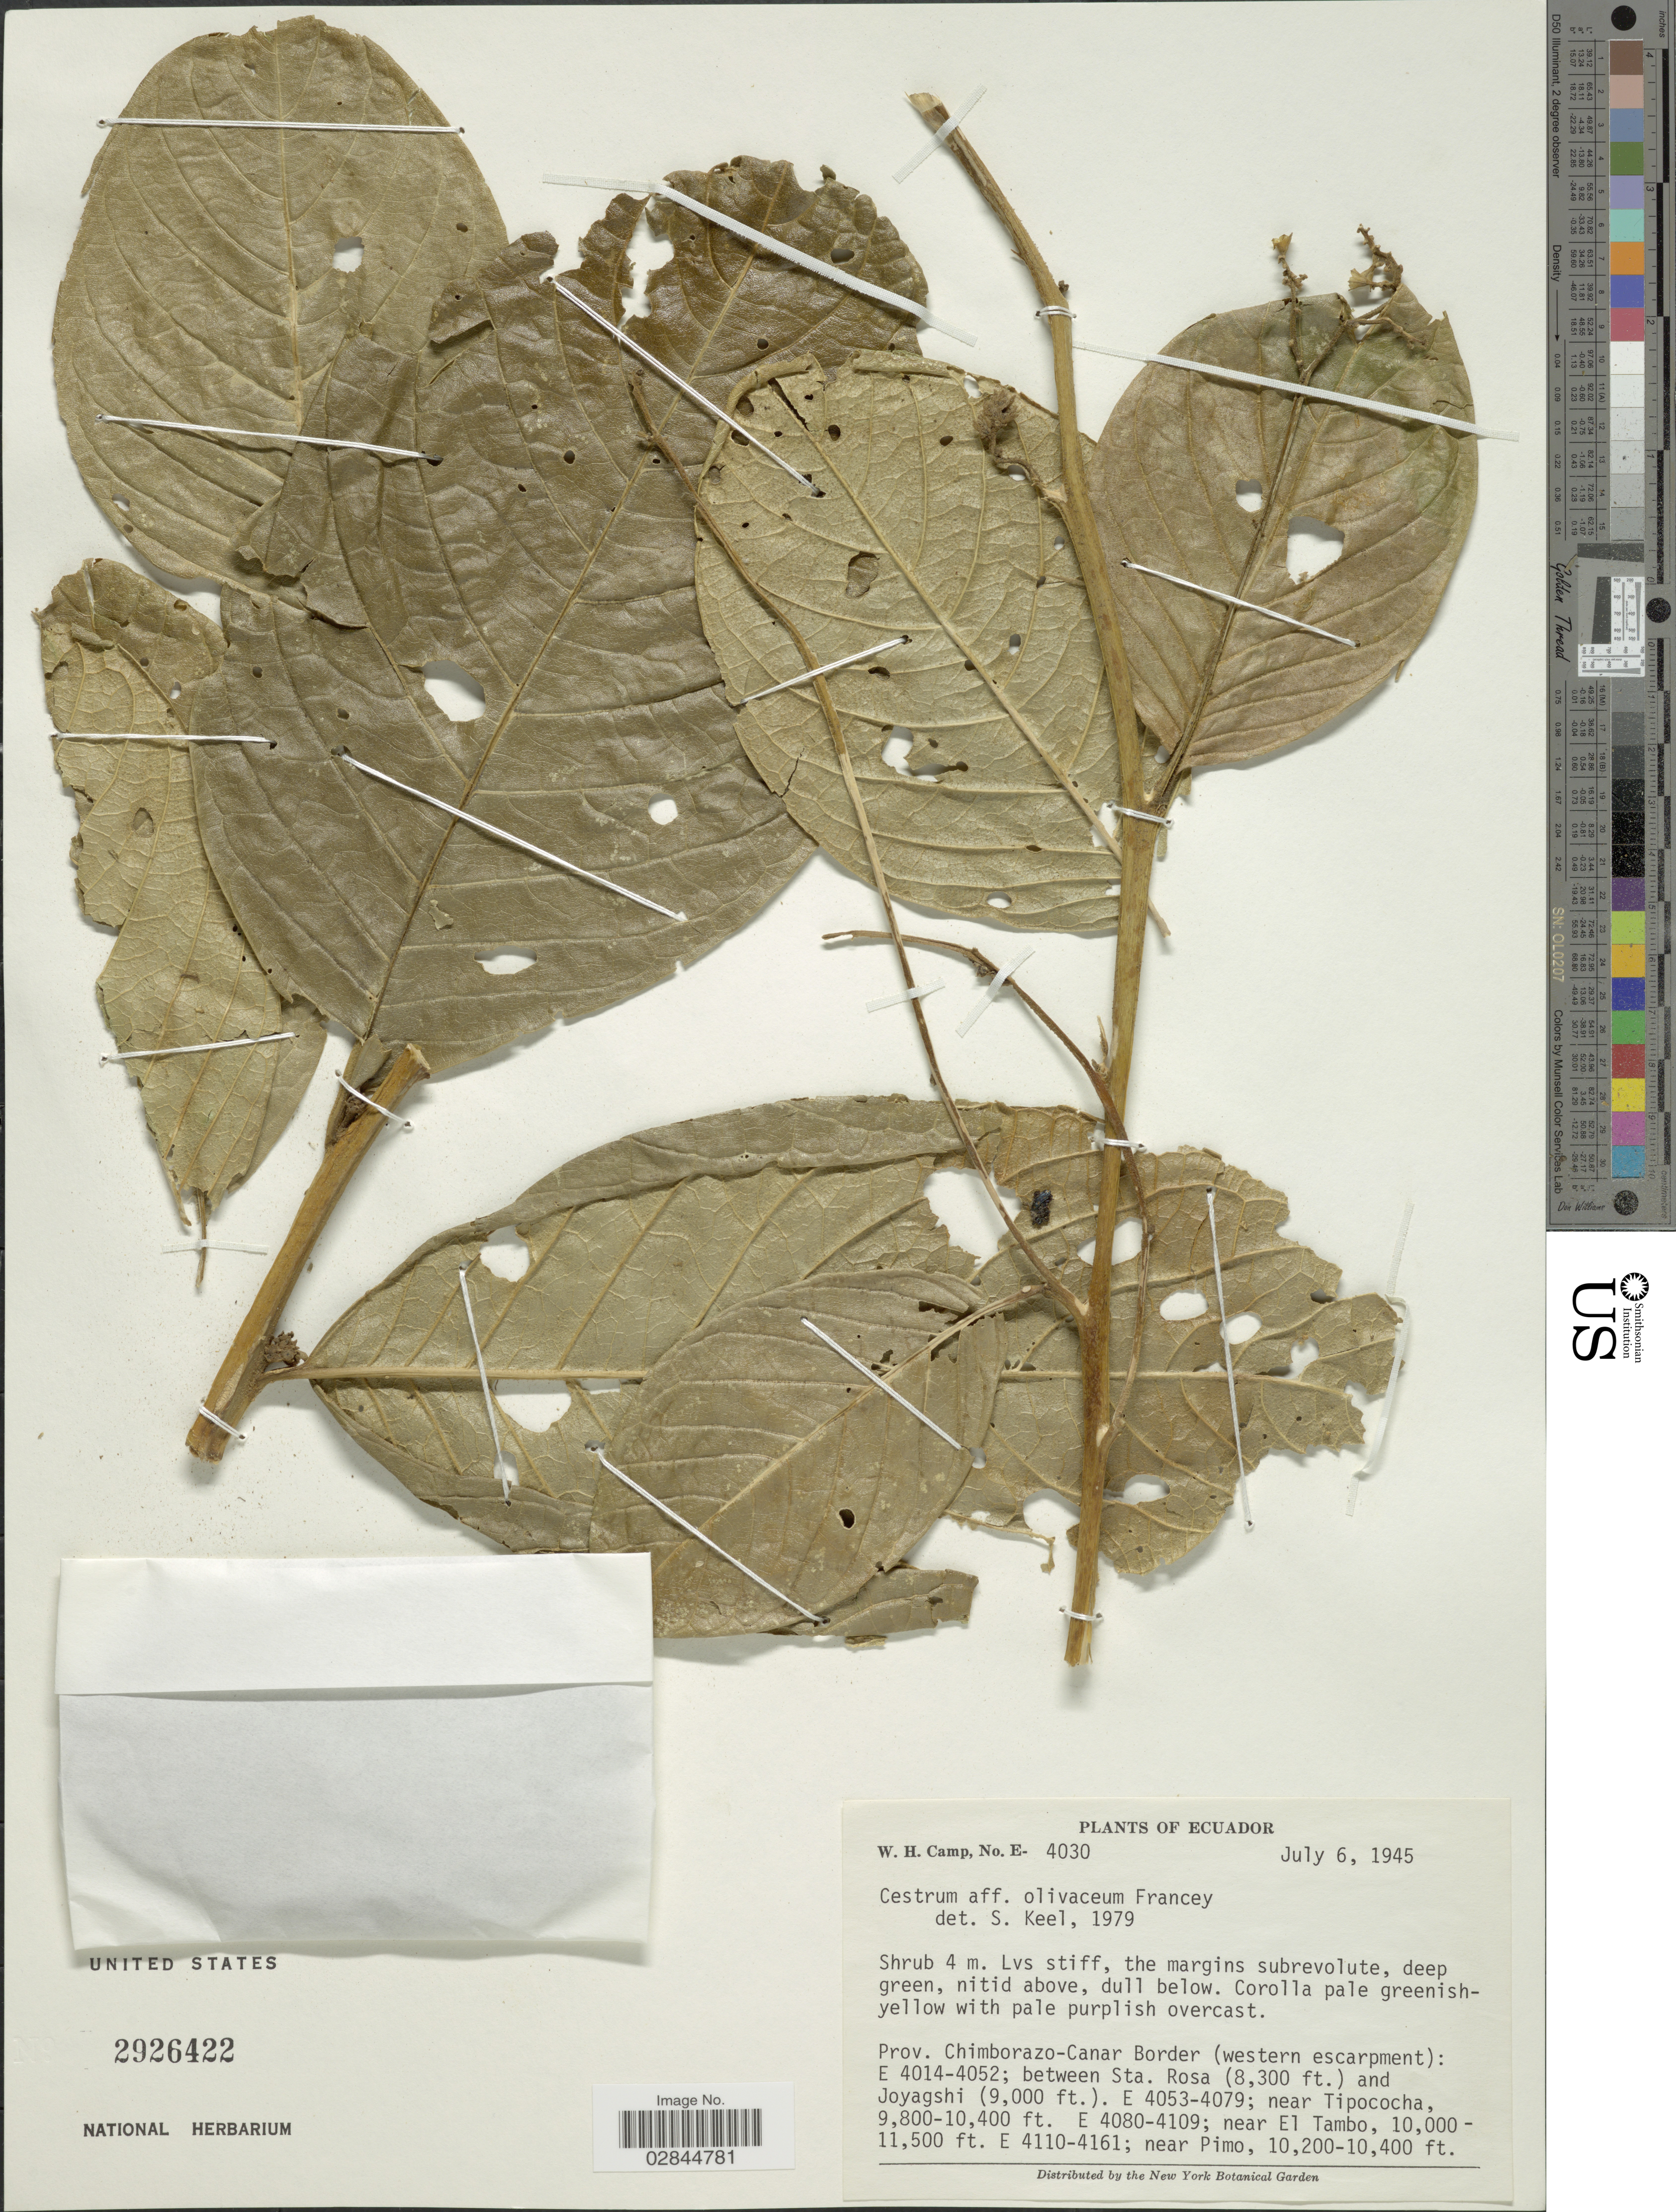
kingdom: Plantae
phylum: Tracheophyta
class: Magnoliopsida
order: Solanales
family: Solanaceae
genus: Cestrum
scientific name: Cestrum olivaceum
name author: Francey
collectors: W. H. Camp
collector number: E-4030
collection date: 1945-07-06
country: Ecuador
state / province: Chimborazo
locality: Prov. Chimborazo-Canar Border (western escarpment): E 4014-4052; between Sta. Rosa and Joyagshi. Near Tipococha, near El Tambo, near Pimo.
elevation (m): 2530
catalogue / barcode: US 2926422